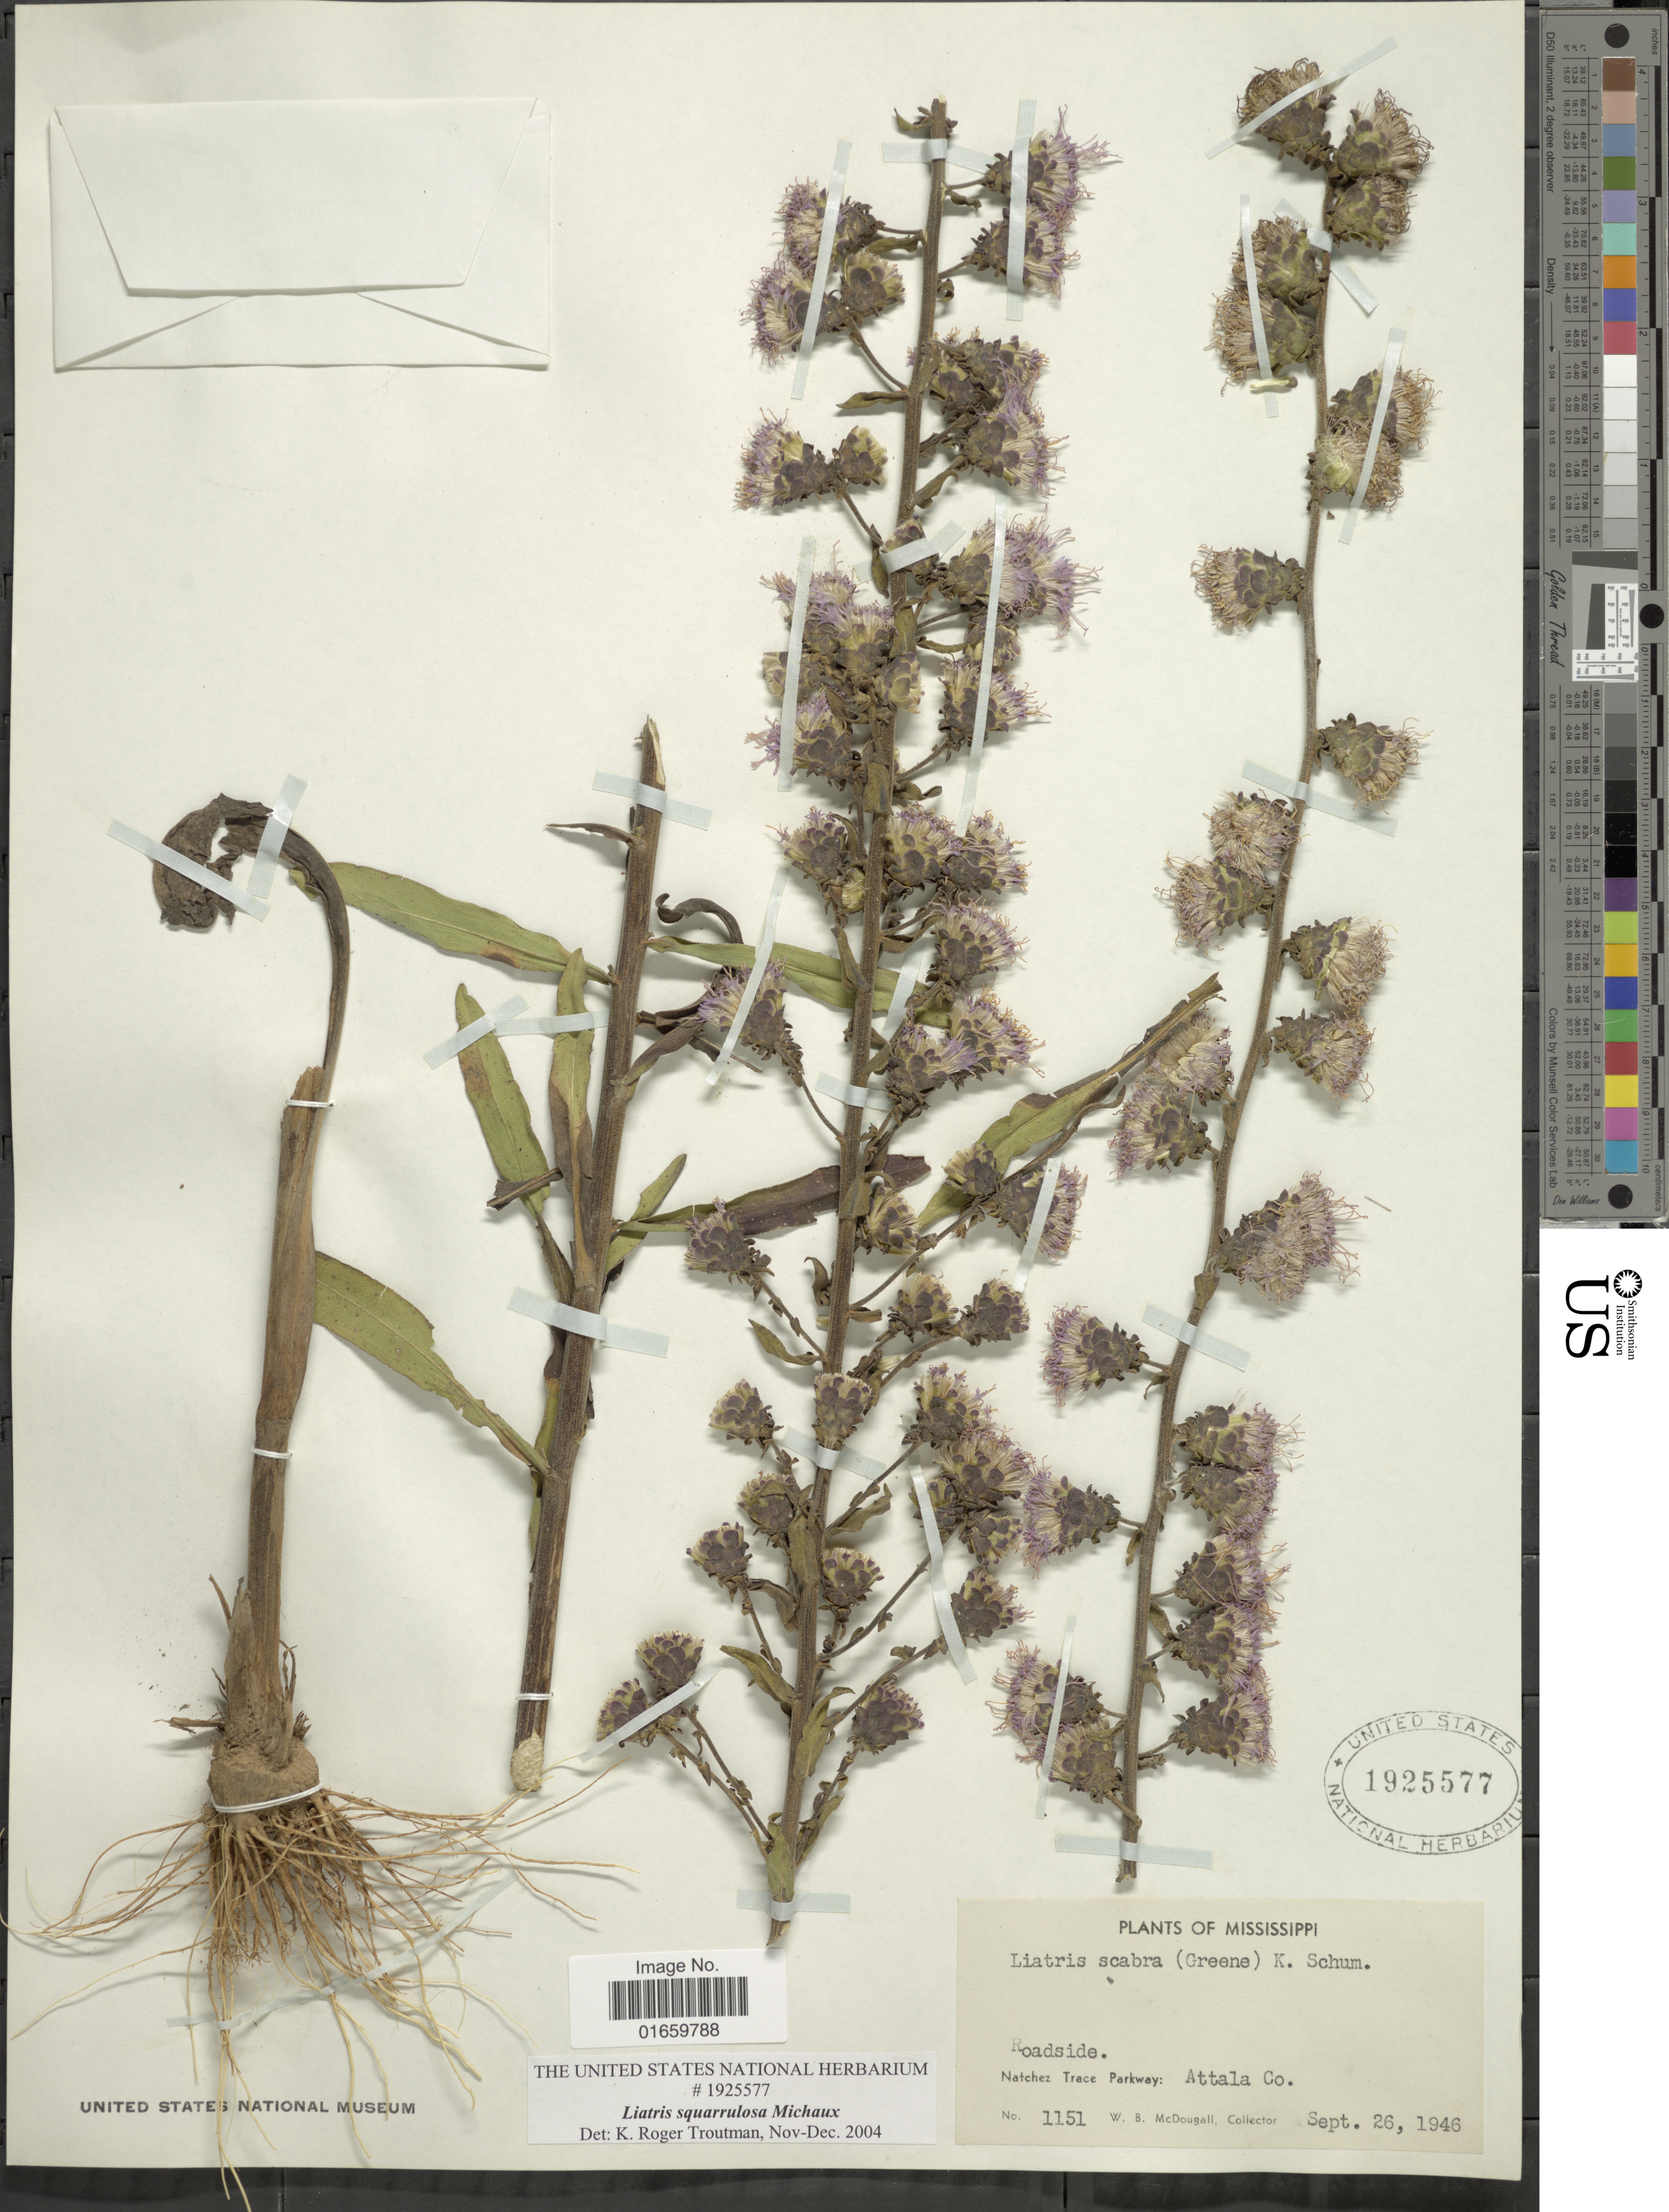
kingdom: Plantae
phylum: Tracheophyta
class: Magnoliopsida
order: Asterales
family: Asteraceae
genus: Liatris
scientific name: Liatris squarrulosa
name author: Michx.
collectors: W. B. McDougall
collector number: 1151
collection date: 1946-09-26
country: United States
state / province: Mississippi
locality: Natchez Trace Parkway: Attala Co.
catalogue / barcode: US 1925577